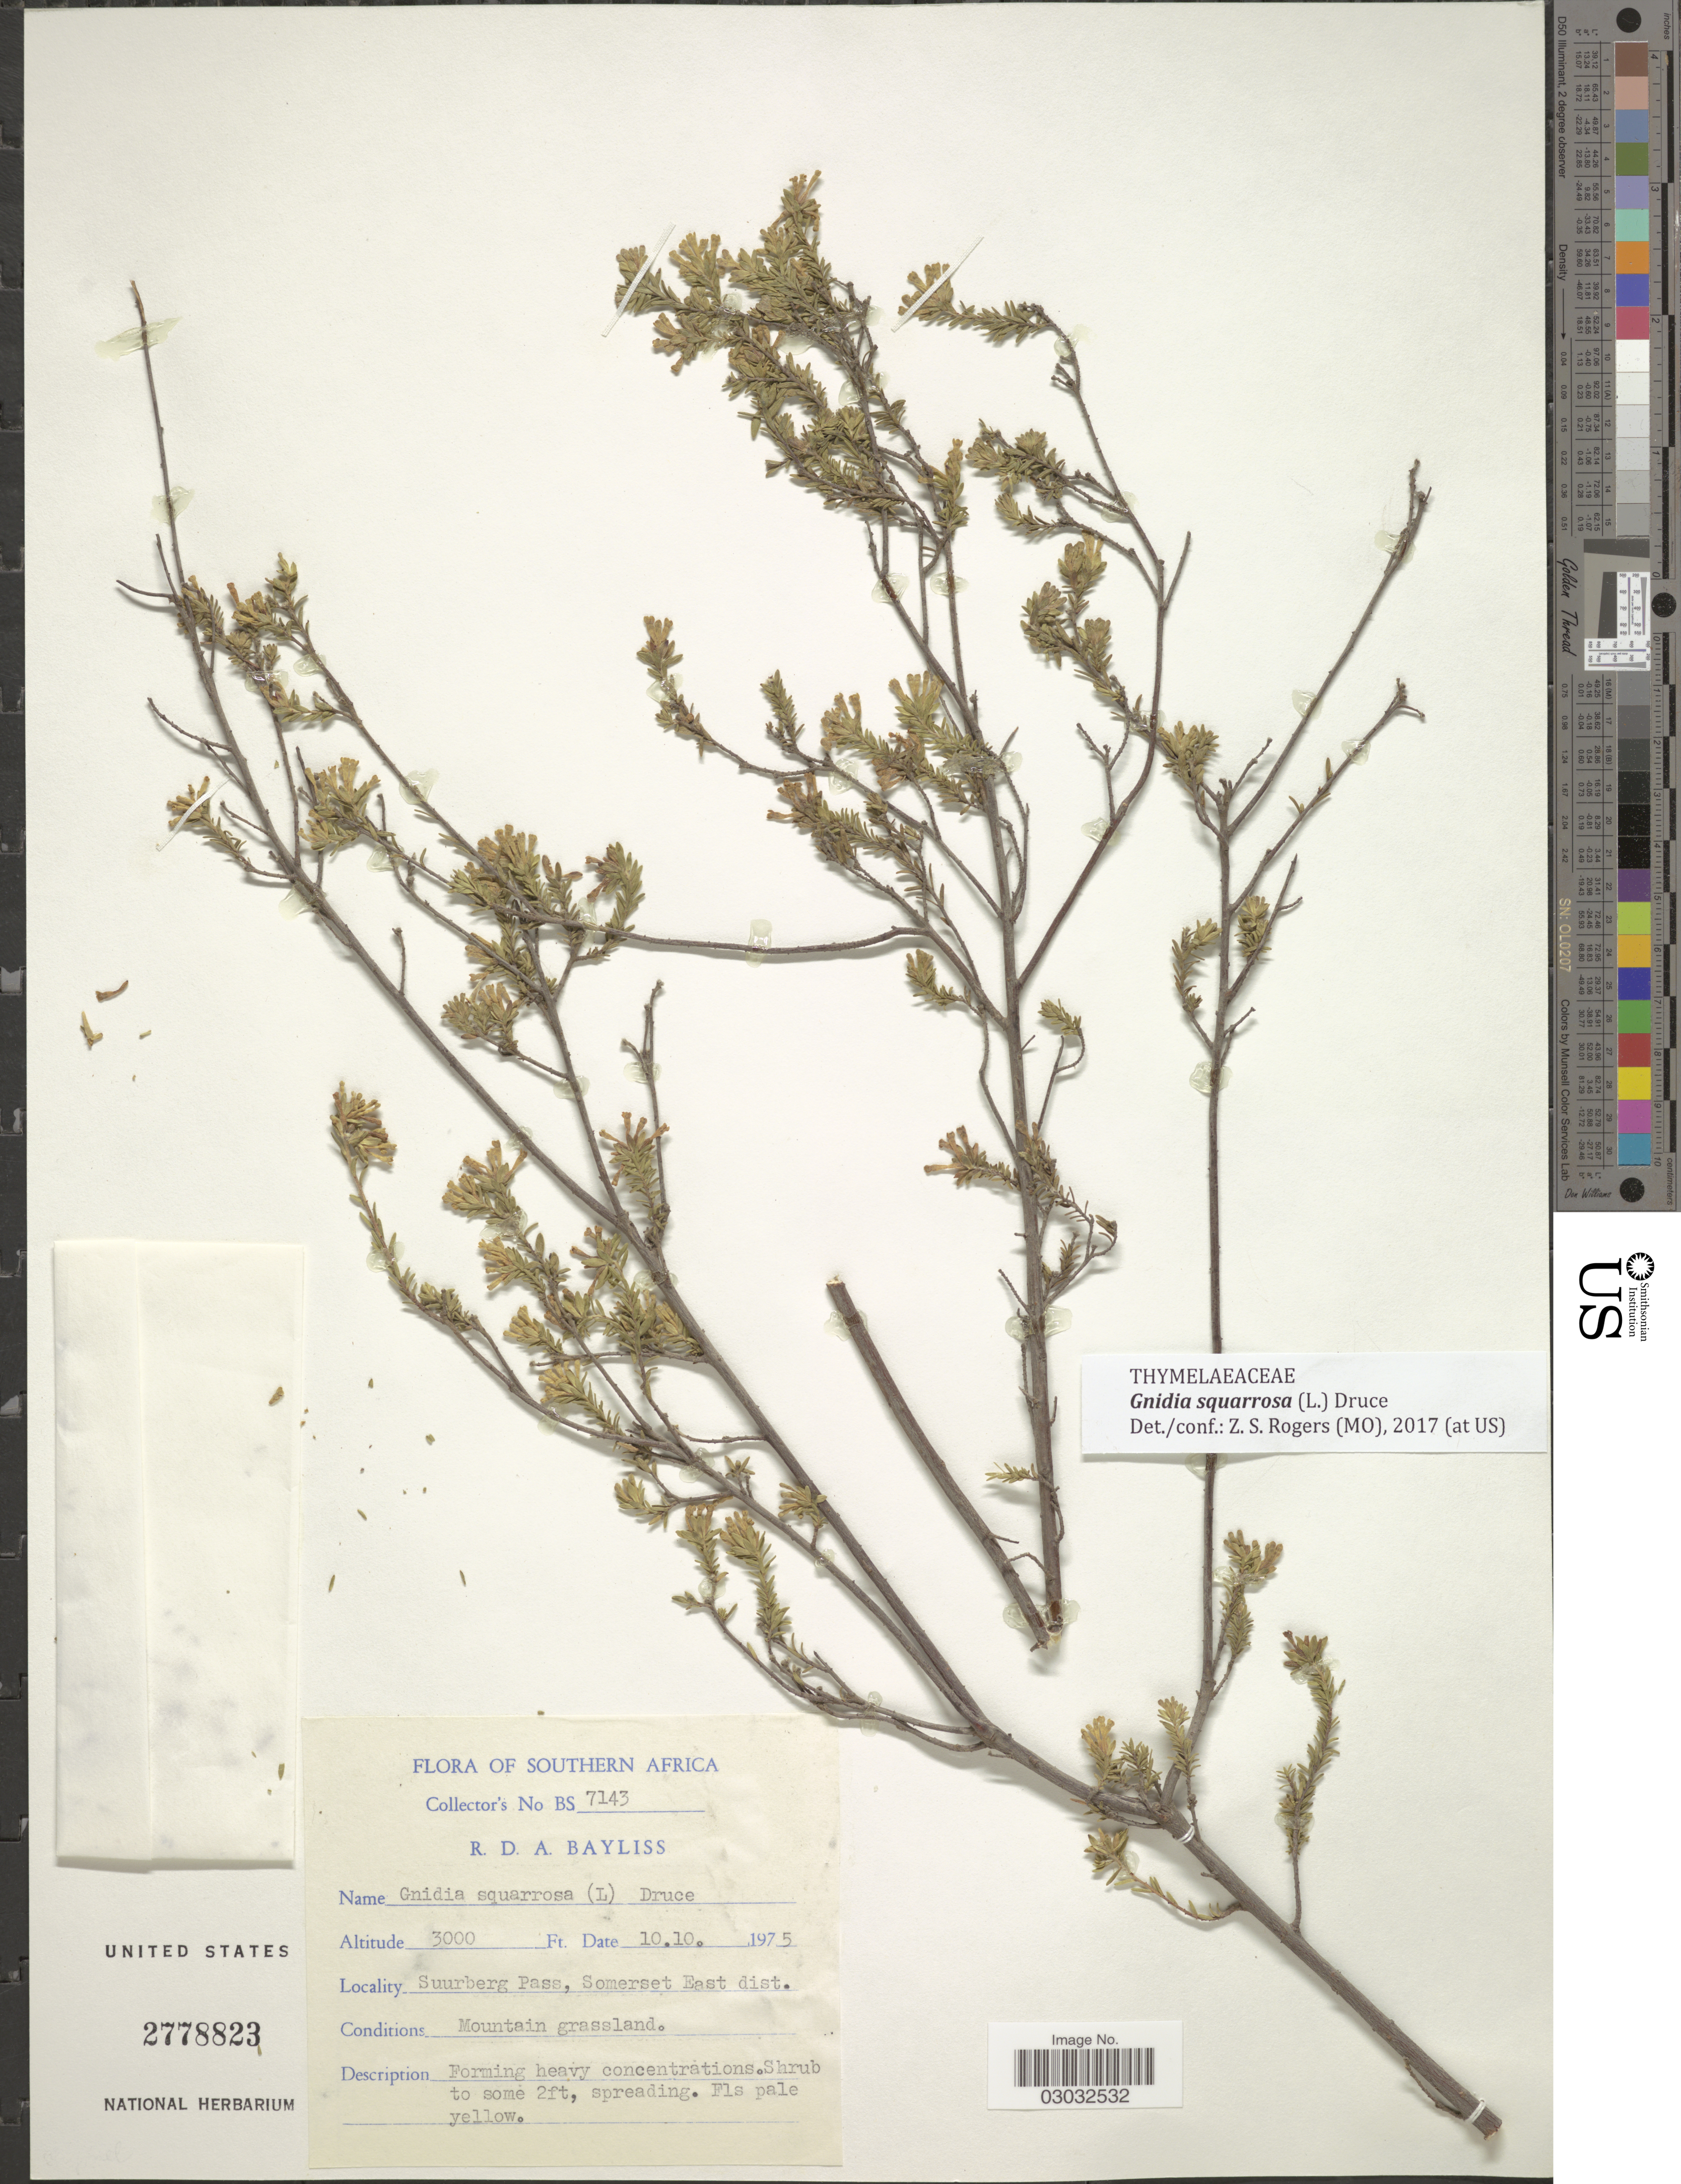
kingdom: Plantae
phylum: Tracheophyta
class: Magnoliopsida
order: Malvales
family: Thymelaeaceae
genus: Gnidia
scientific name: Gnidia squarrosa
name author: (L.) Druce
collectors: R. Bayliss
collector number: BS7143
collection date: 1975-10-10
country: South Africa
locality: Southern Africa. Suurberg Pass, Somerset East dist.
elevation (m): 914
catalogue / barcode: US 2778823